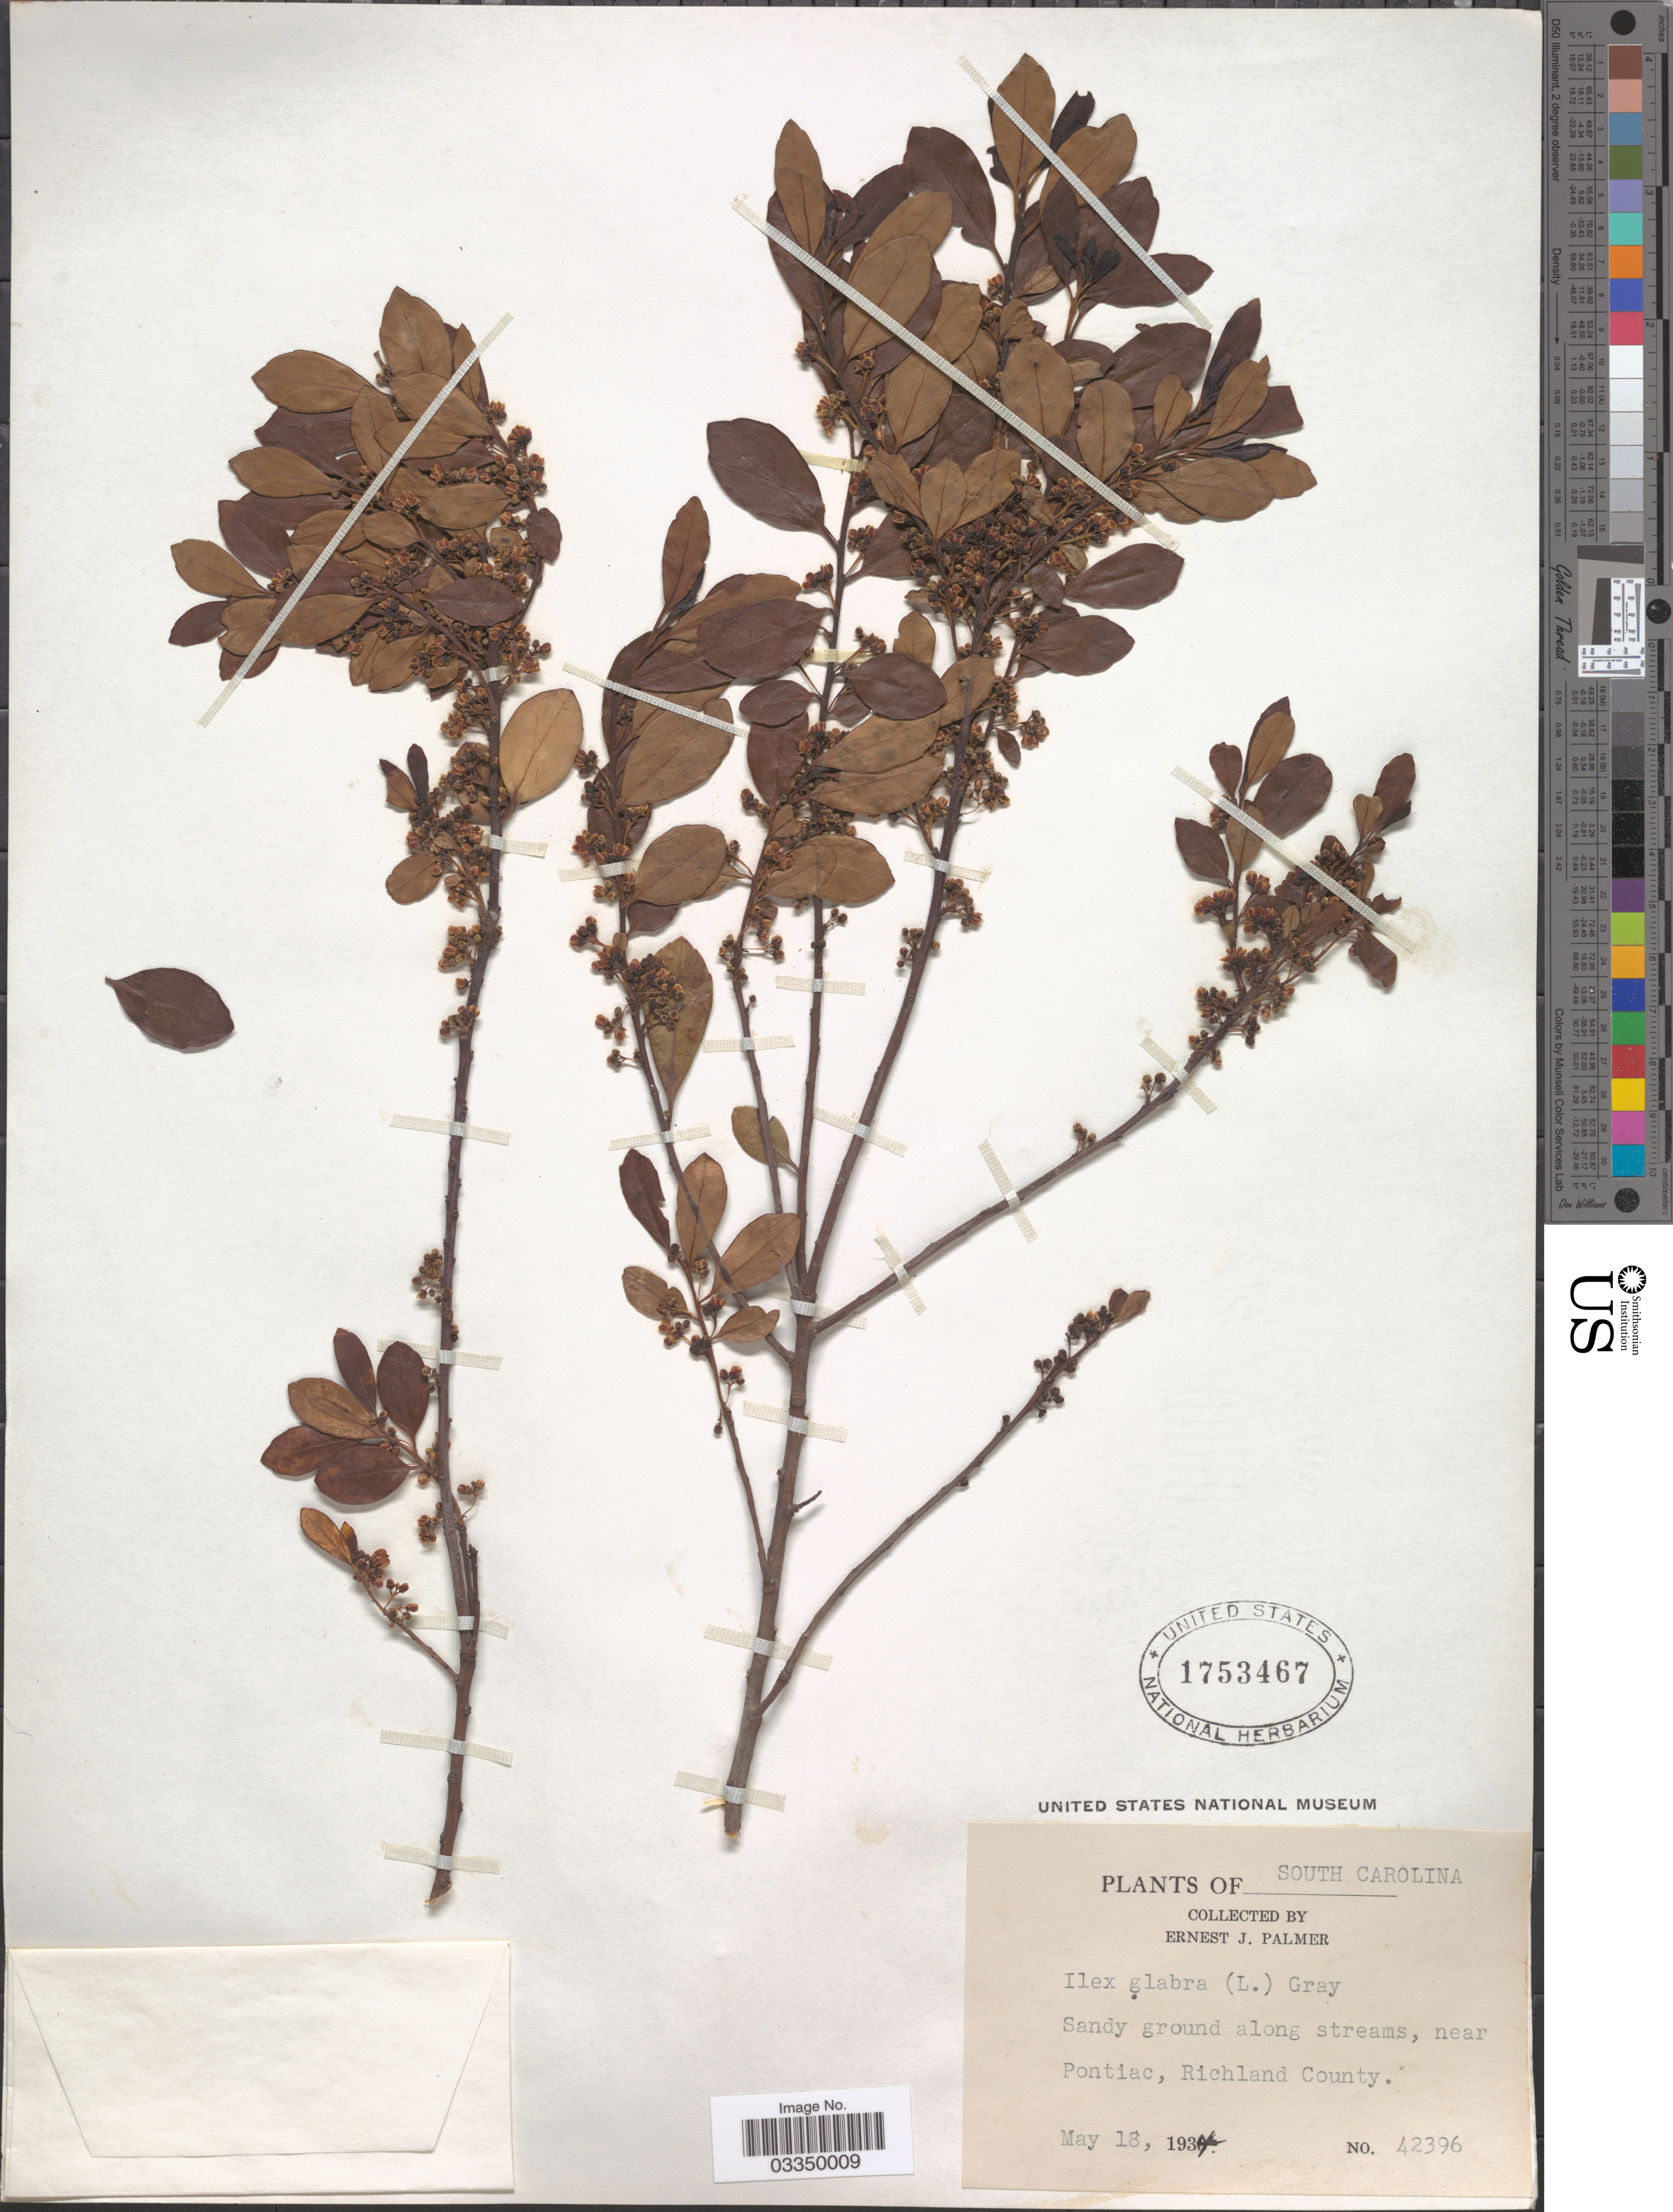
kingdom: Plantae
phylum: Tracheophyta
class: Magnoliopsida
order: Aquifoliales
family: Aquifoliaceae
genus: Ilex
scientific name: Ilex glabra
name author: (L.) A. Gray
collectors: E. J. Palmer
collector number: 42396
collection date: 1934-05-18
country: United States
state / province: South Carolina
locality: Near Pontiac, Richland County.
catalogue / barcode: US 1753467